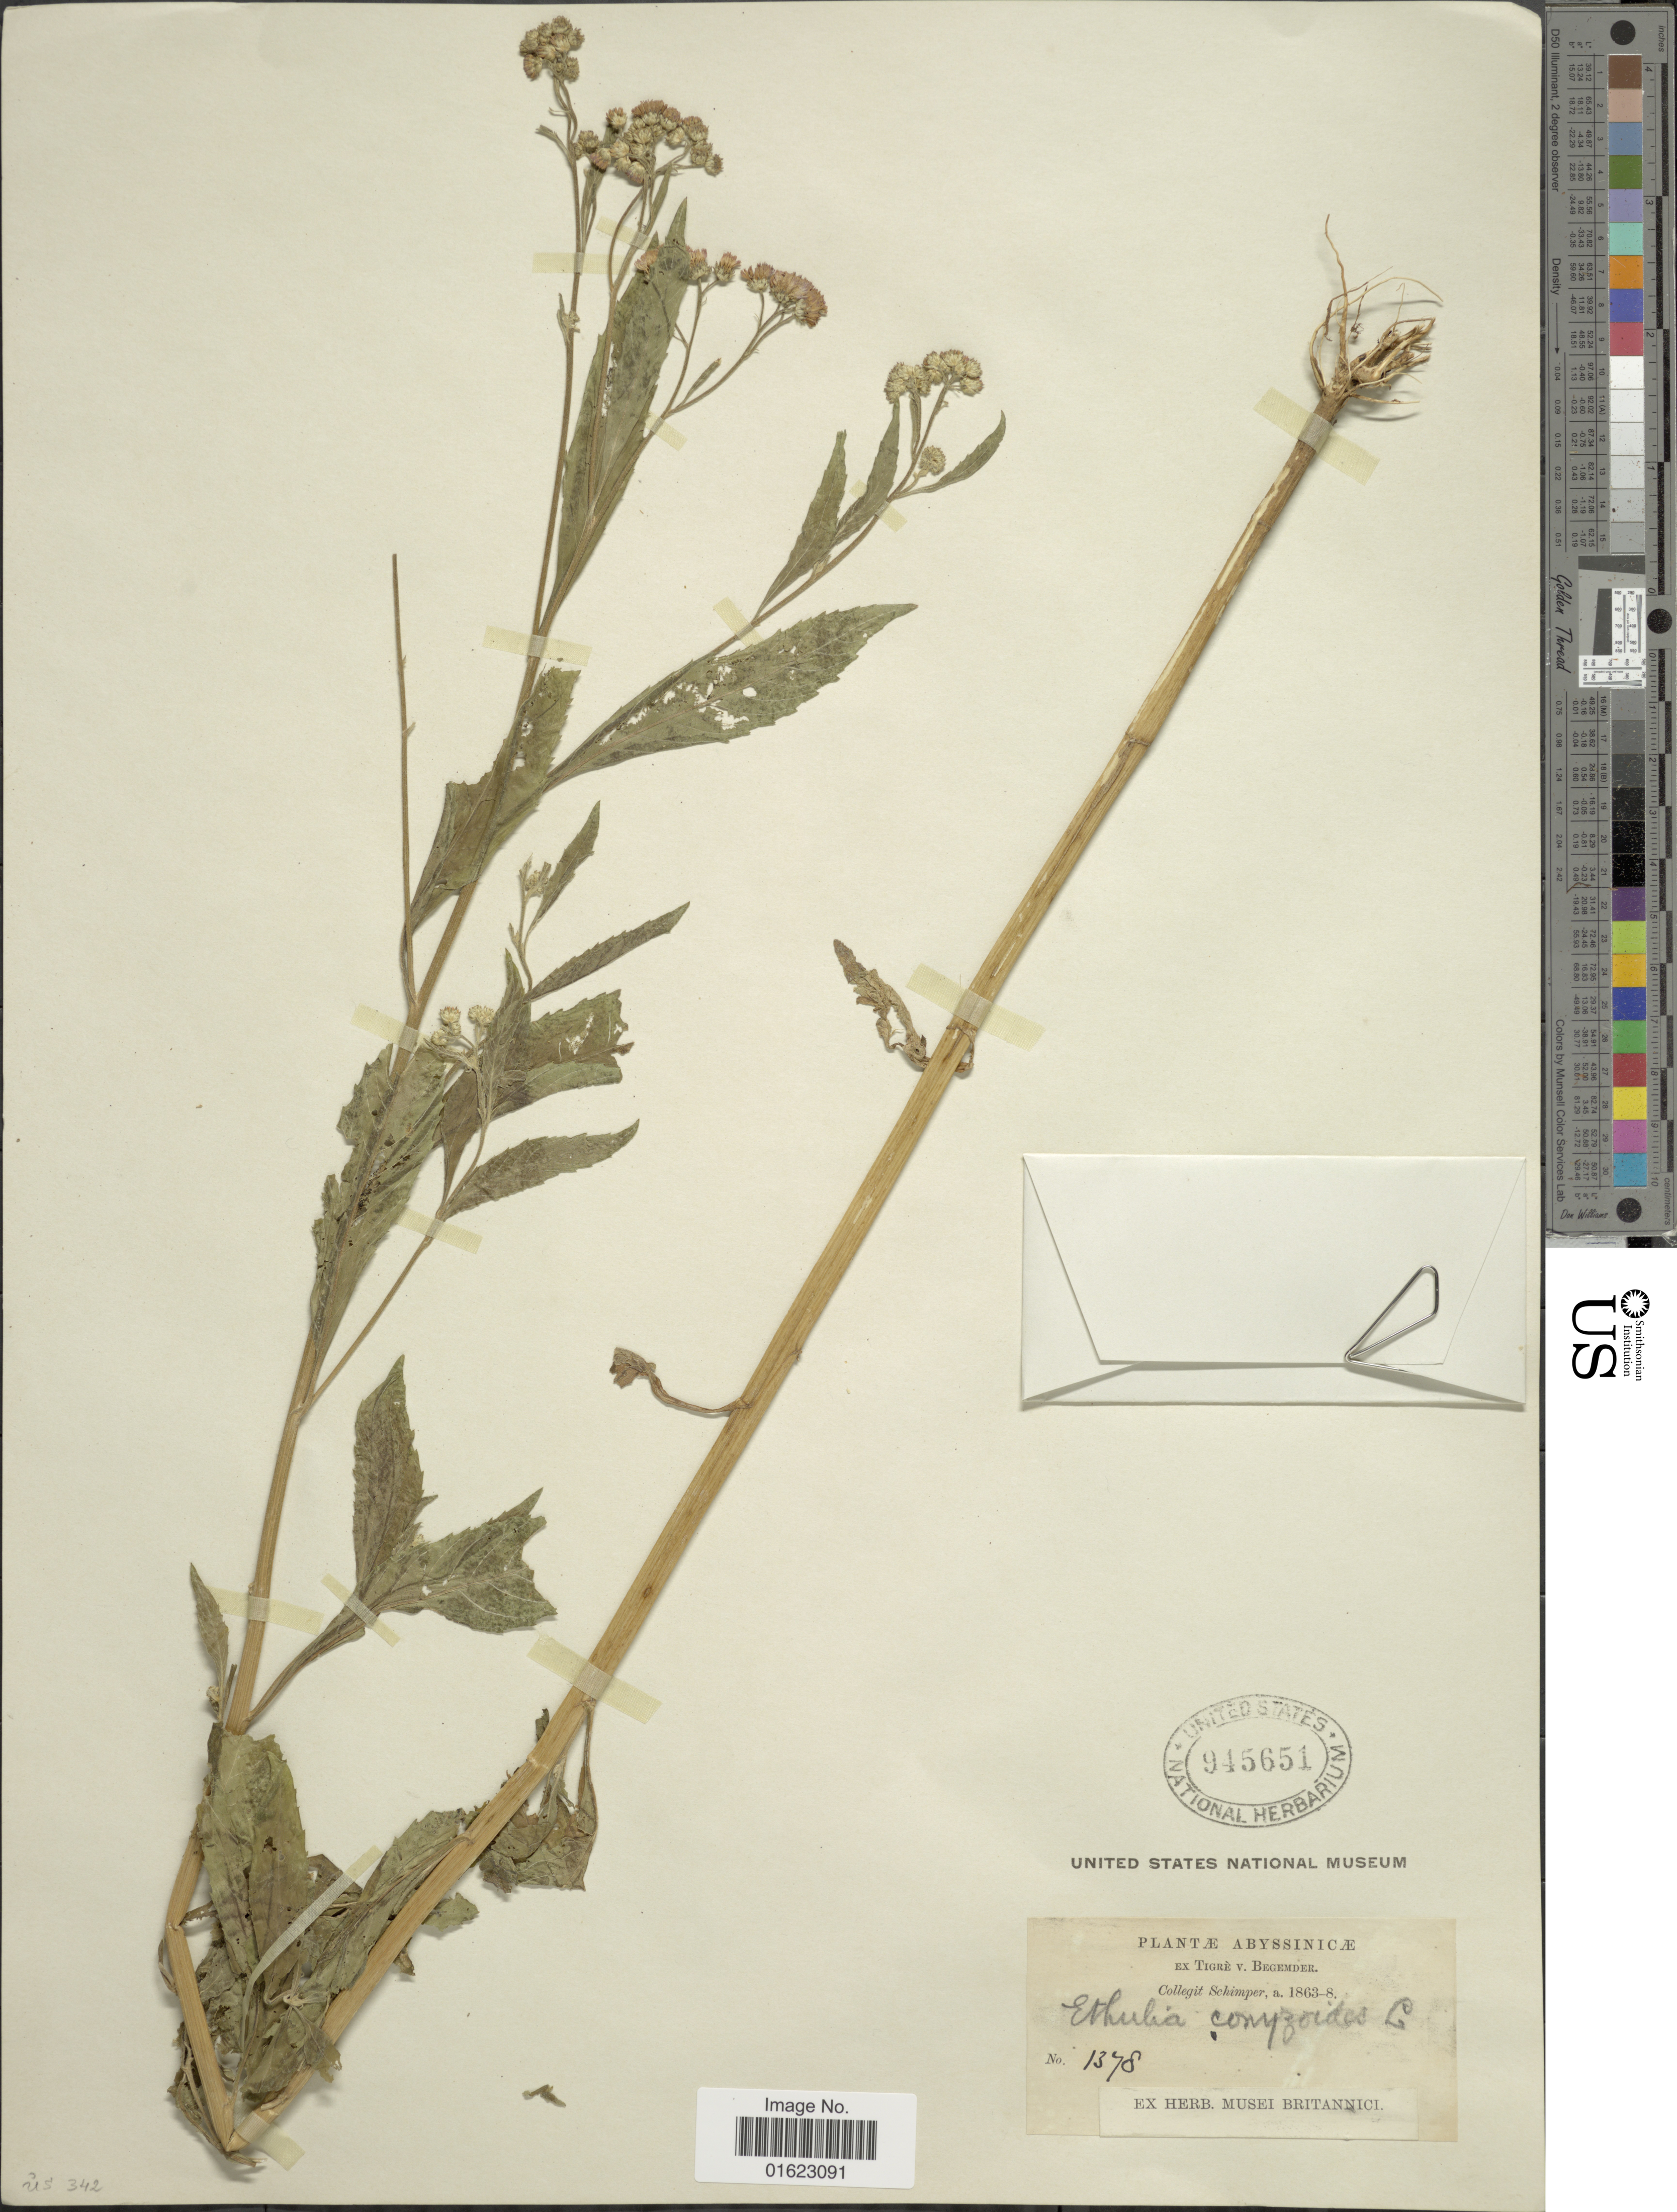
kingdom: Plantae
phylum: Tracheophyta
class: Magnoliopsida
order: Asterales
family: Asteraceae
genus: Ethulia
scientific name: Ethulia conyzoides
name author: L. f.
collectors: -. Schimper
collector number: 1378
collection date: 1863/1868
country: Eritrea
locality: Abyssinicae.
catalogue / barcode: US 945651